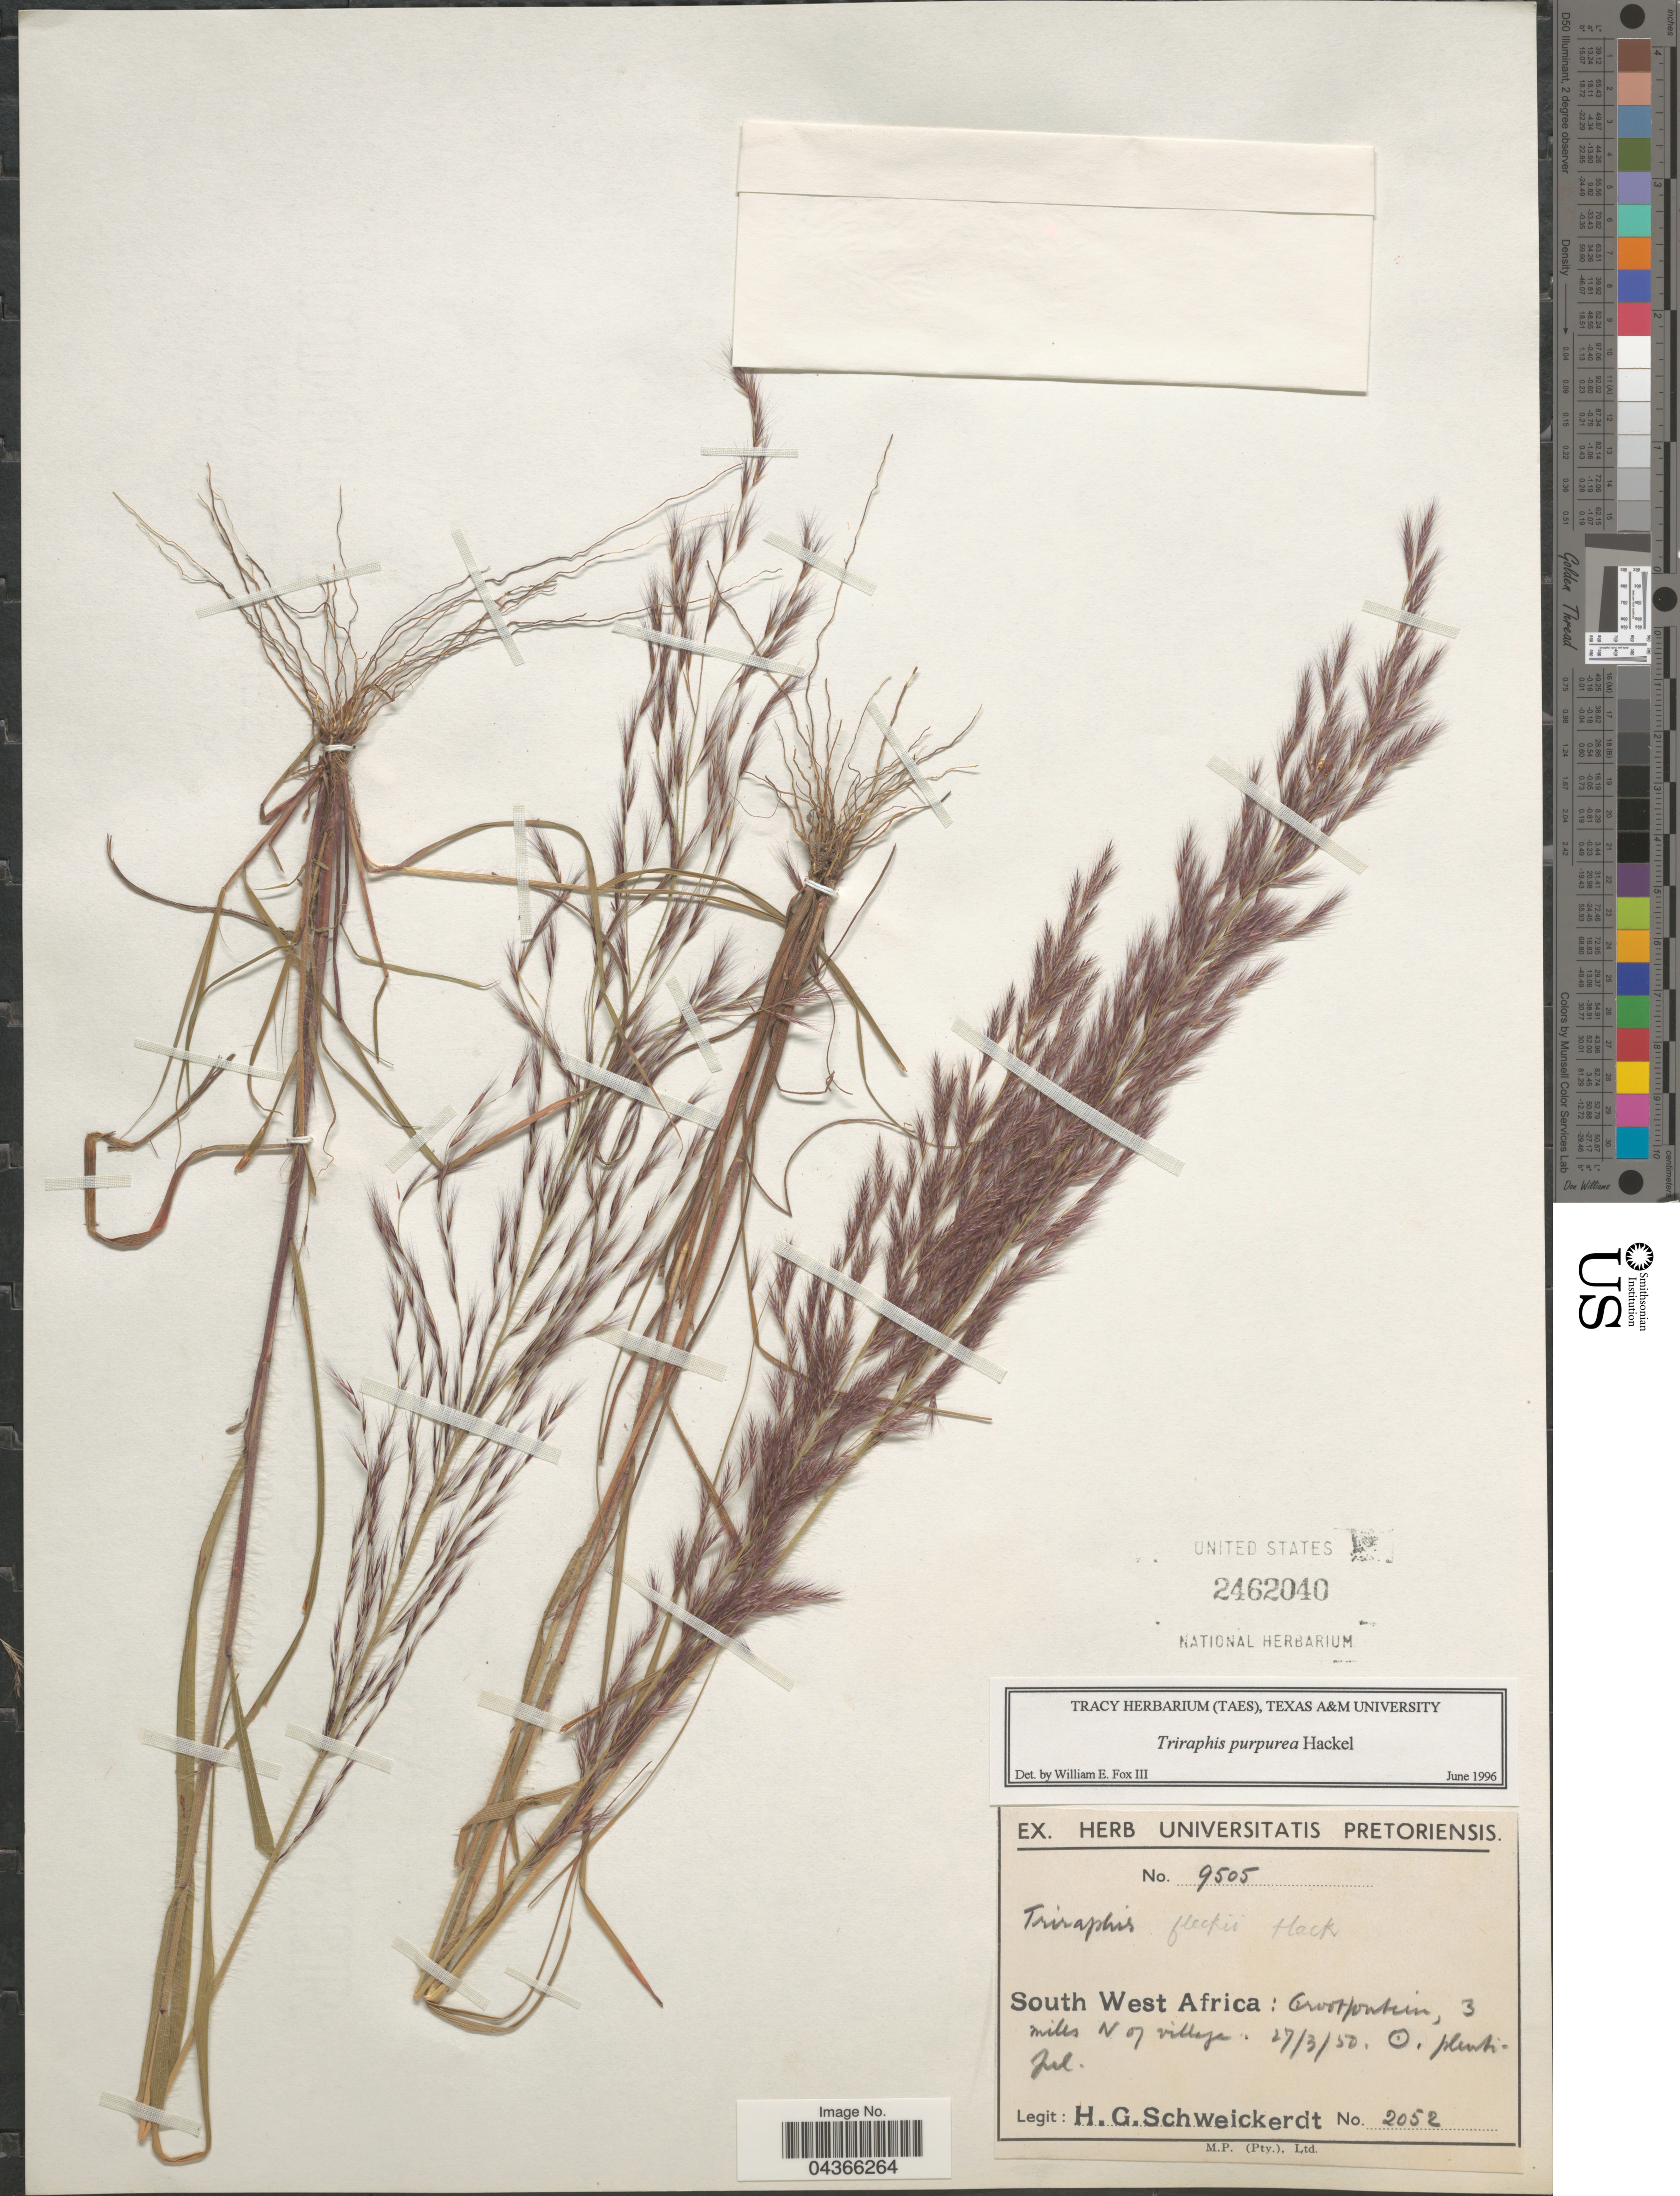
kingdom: Plantae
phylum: Tracheophyta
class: Liliopsida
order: Poales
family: Poaceae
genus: Triraphis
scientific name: Triraphis purpurea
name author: Hack.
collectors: H. Schweickerdt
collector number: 2052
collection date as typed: Transcribed d/m/y: 27/3/50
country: Namibia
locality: South West Africa : Grootfontein, 3 miles N of village.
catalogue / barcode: US 2462040